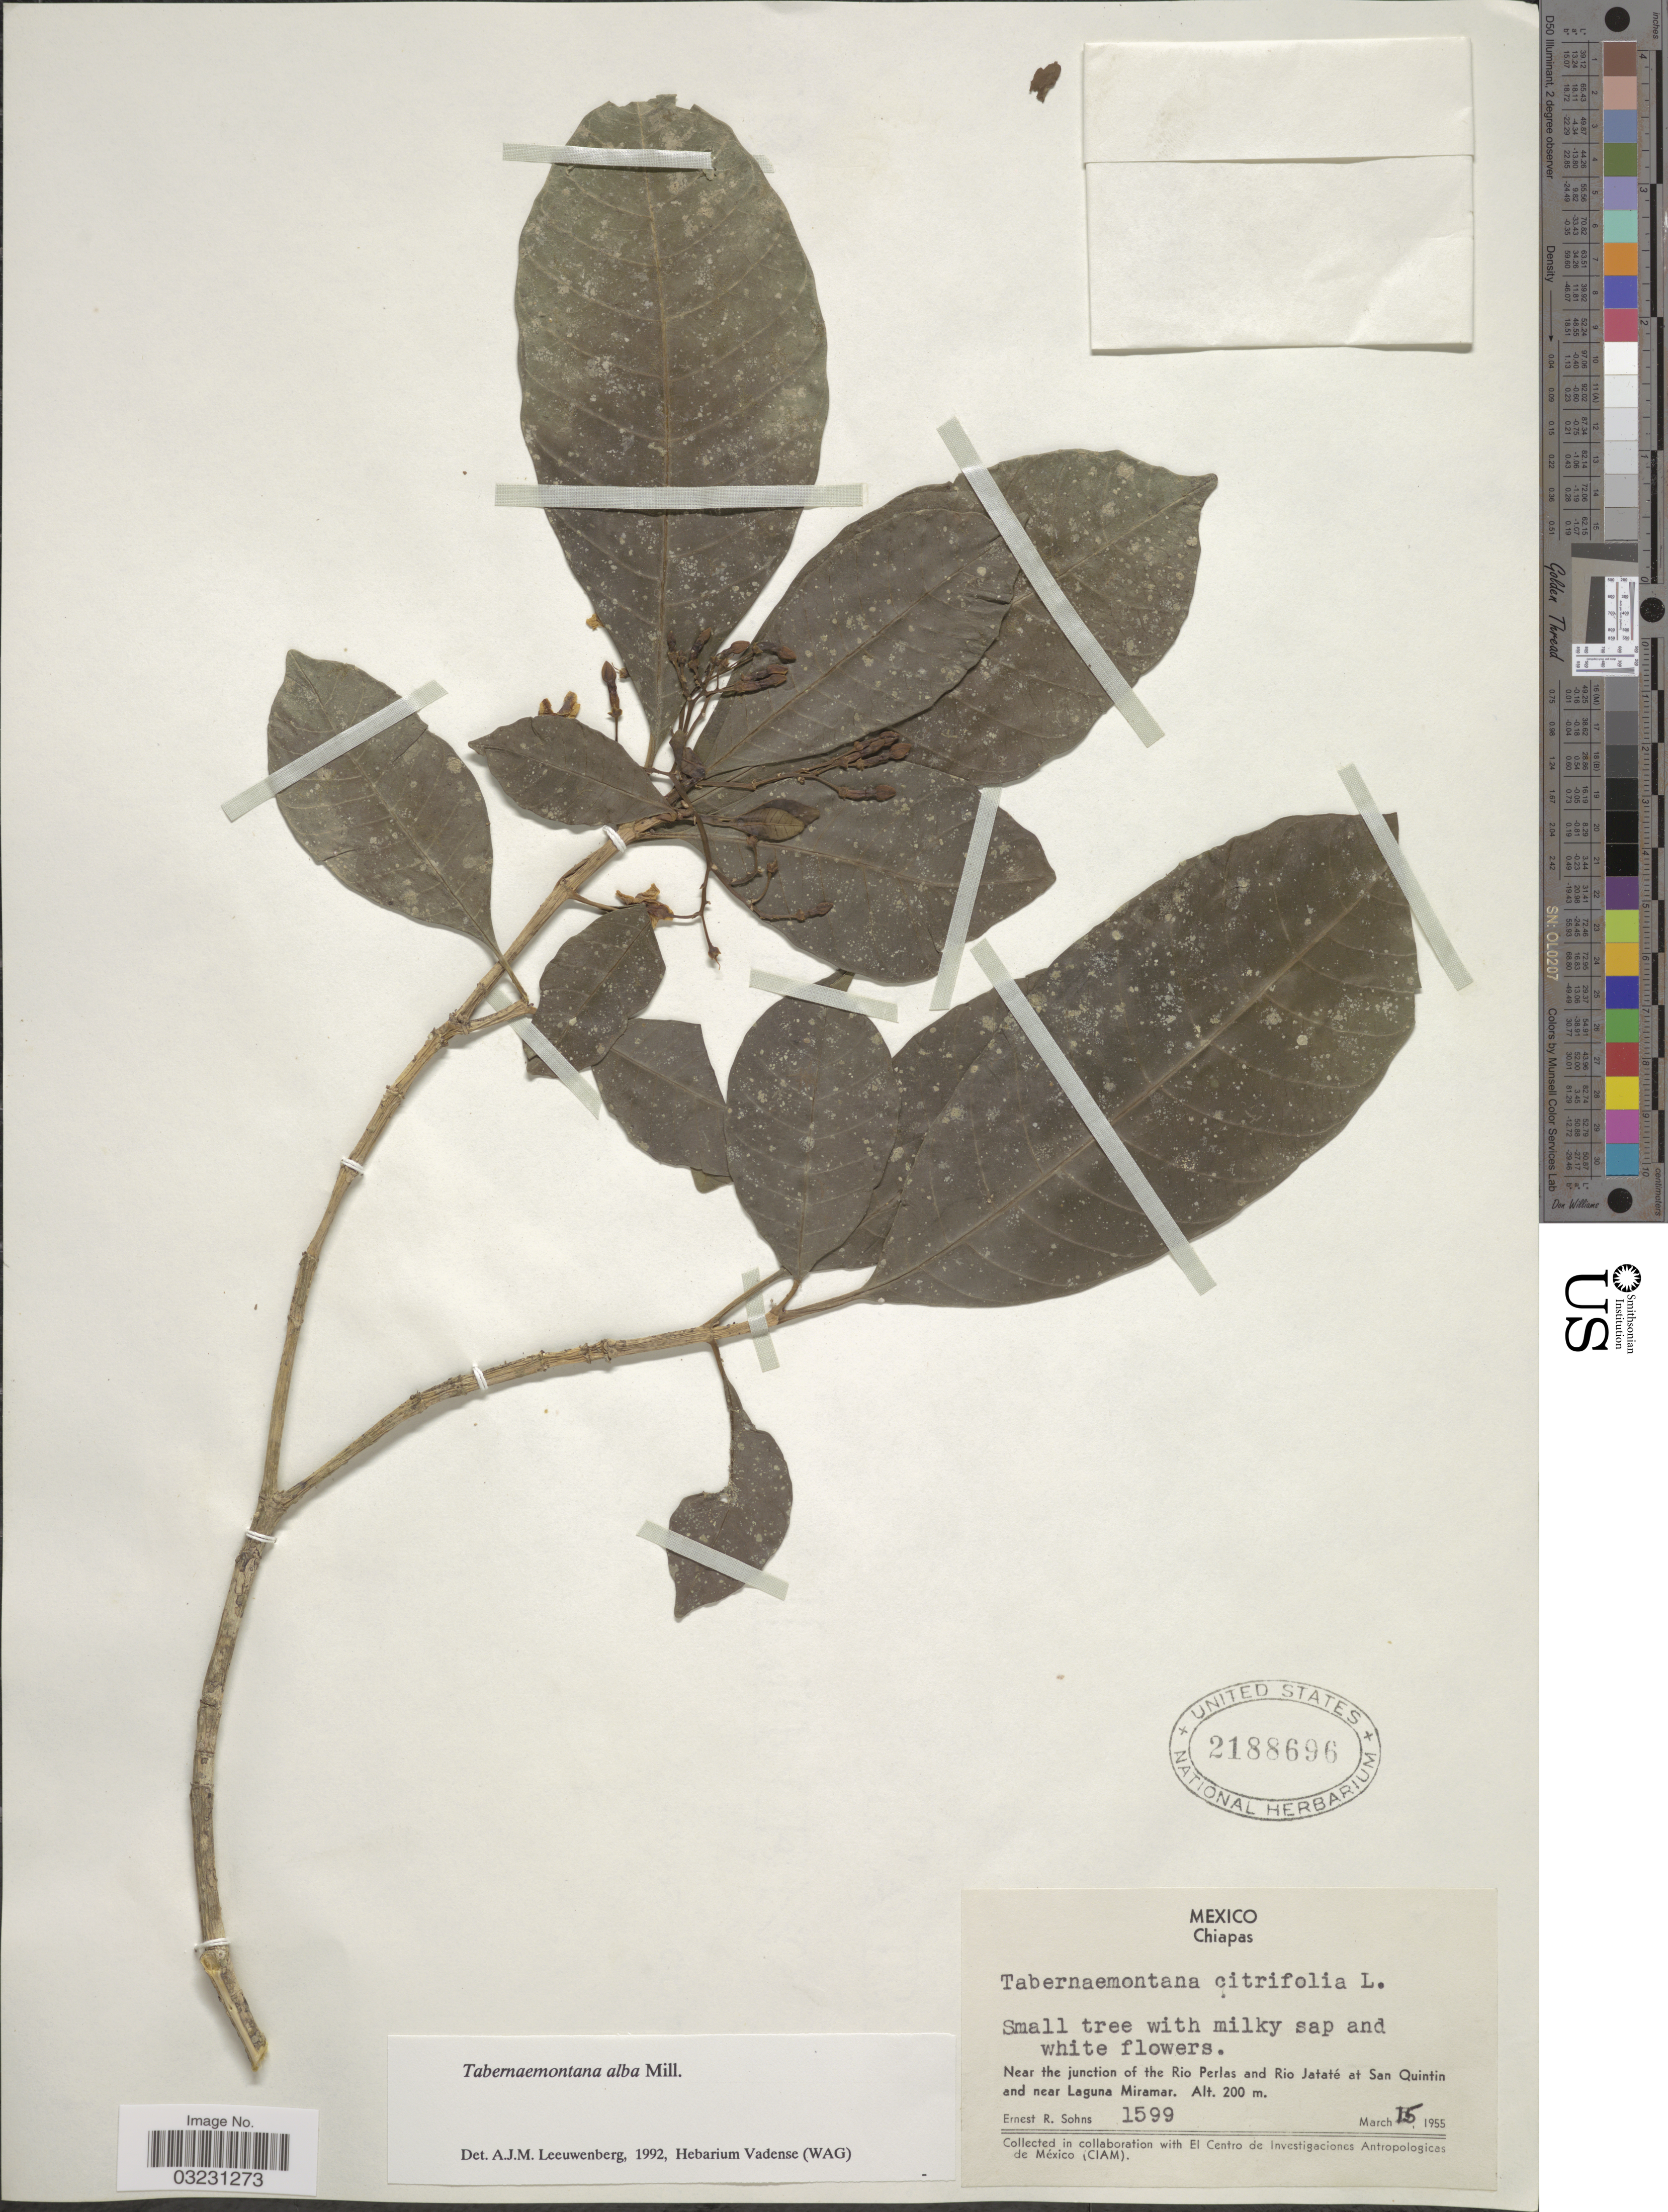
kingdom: Plantae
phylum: Tracheophyta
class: Magnoliopsida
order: Gentianales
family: Apocynaceae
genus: Tabernaemontana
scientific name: Tabernaemontana alba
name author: Mill.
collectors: E. R. Sohns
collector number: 1599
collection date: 1955-03-15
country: Mexico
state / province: Chiapas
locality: Near the junction of the Rio Perlas and Rio Jataté at San Quintin and near Laguna Miramar.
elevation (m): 200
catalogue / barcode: US 2188696